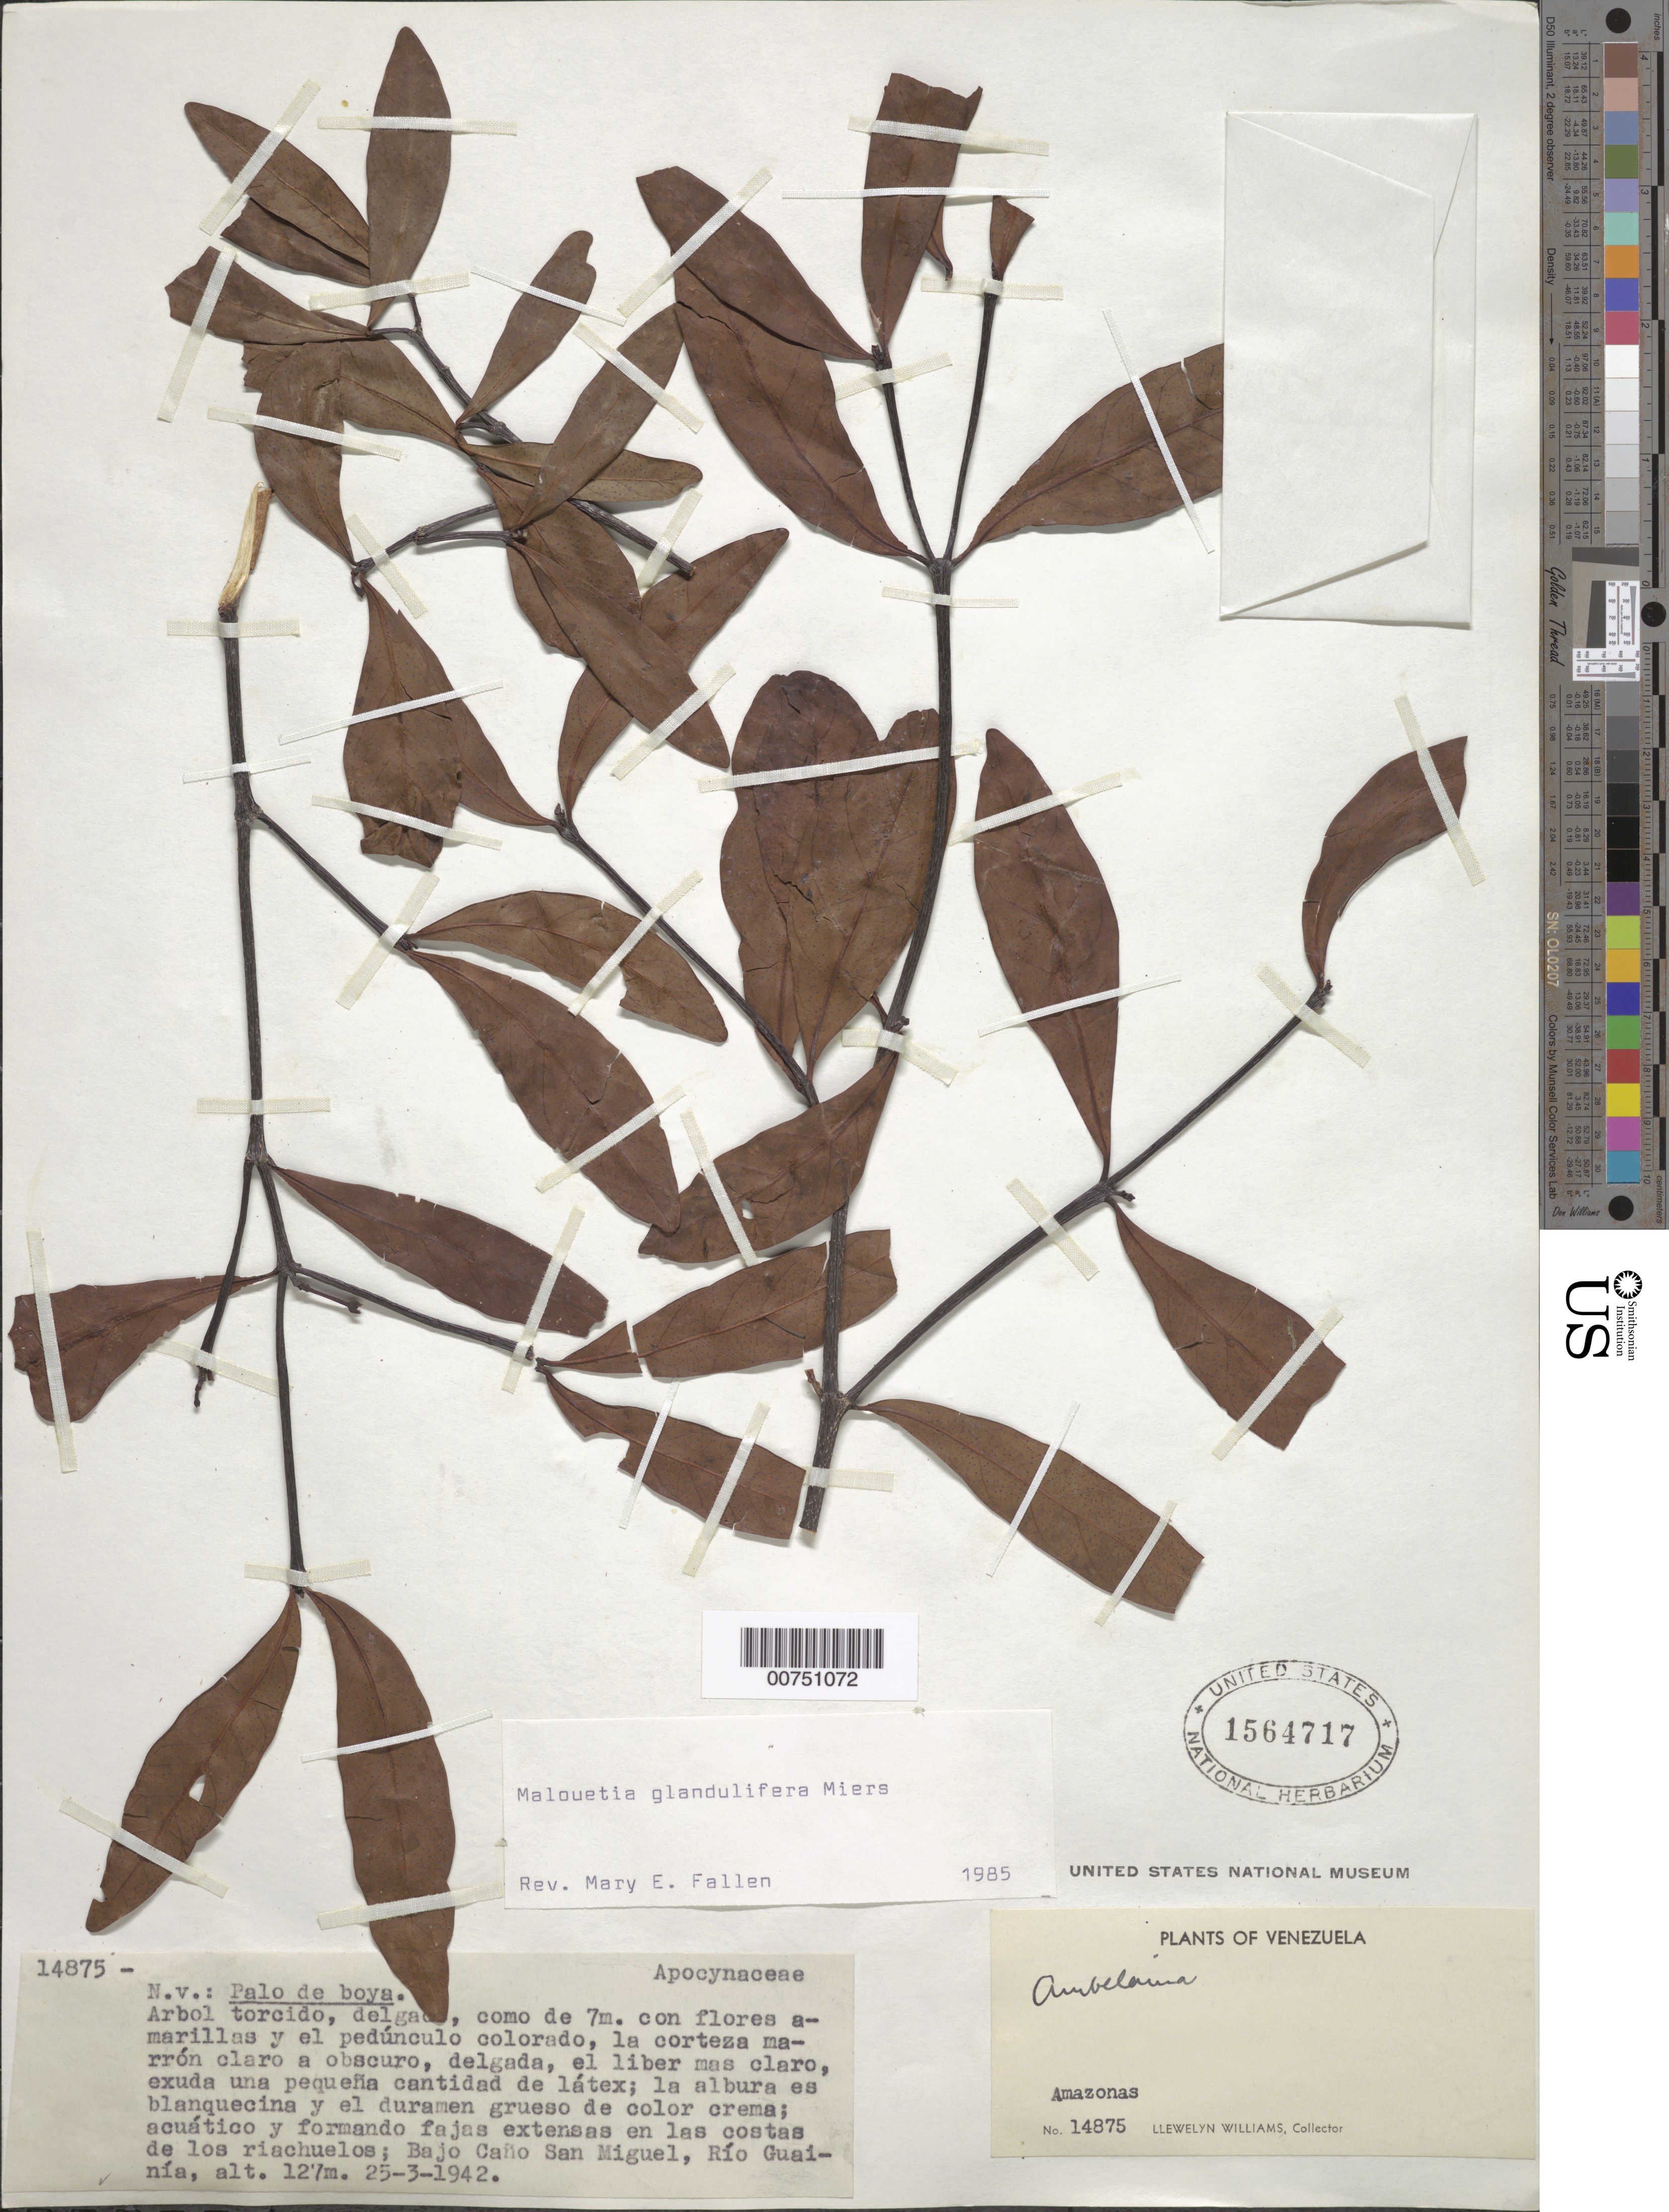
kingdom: Plantae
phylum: Tracheophyta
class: Magnoliopsida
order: Gentianales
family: Apocynaceae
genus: Malouetia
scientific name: Malouetia glandulifera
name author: Miers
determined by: Fallen, M. E.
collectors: Ll. Williams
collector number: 14875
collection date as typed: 25-Mar-42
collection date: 1942-03-25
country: Venezuela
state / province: Amazonas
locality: San Miguel, Río Guainía, Baja Caño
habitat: Acuatico y formando fajas extensas en las costas de los riachuelos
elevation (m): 127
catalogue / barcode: US 1564717